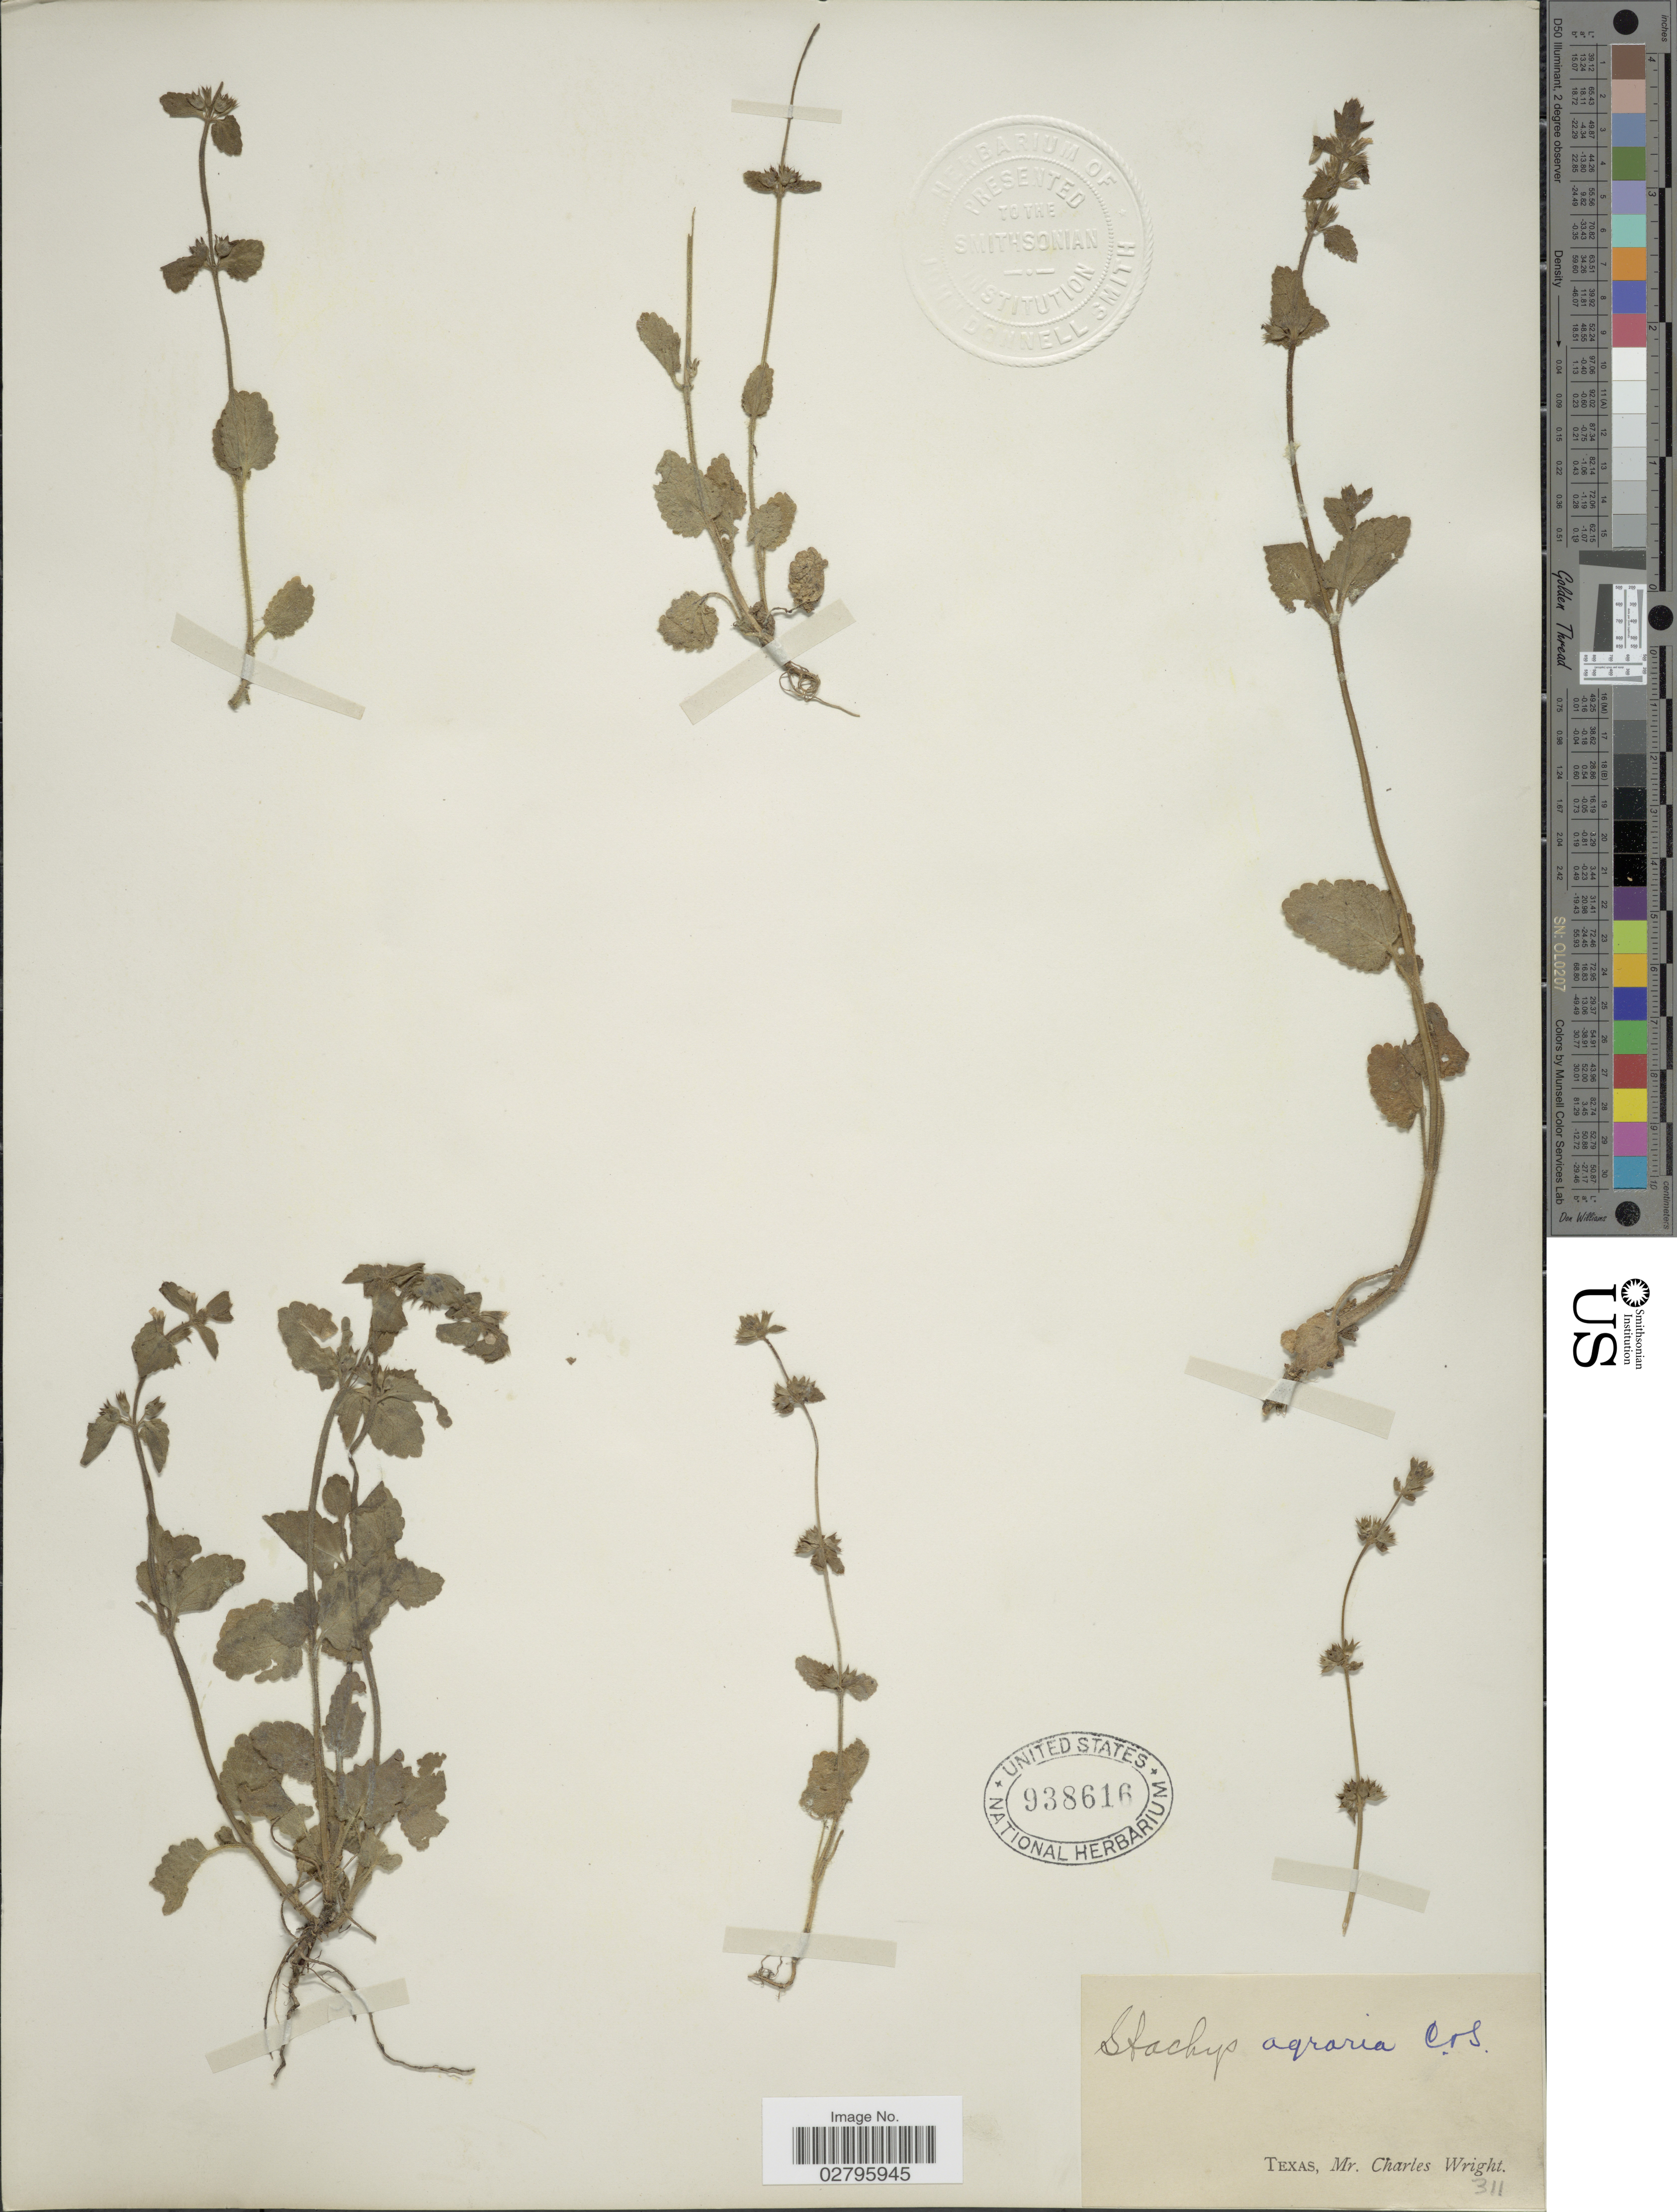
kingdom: Plantae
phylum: Tracheophyta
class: Magnoliopsida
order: Lamiales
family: Lamiaceae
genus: Stachys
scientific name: Stachys agraria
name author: Schltdl. & Cham.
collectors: C. Wright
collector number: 311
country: United States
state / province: Texas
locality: Texas.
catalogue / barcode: US 938616